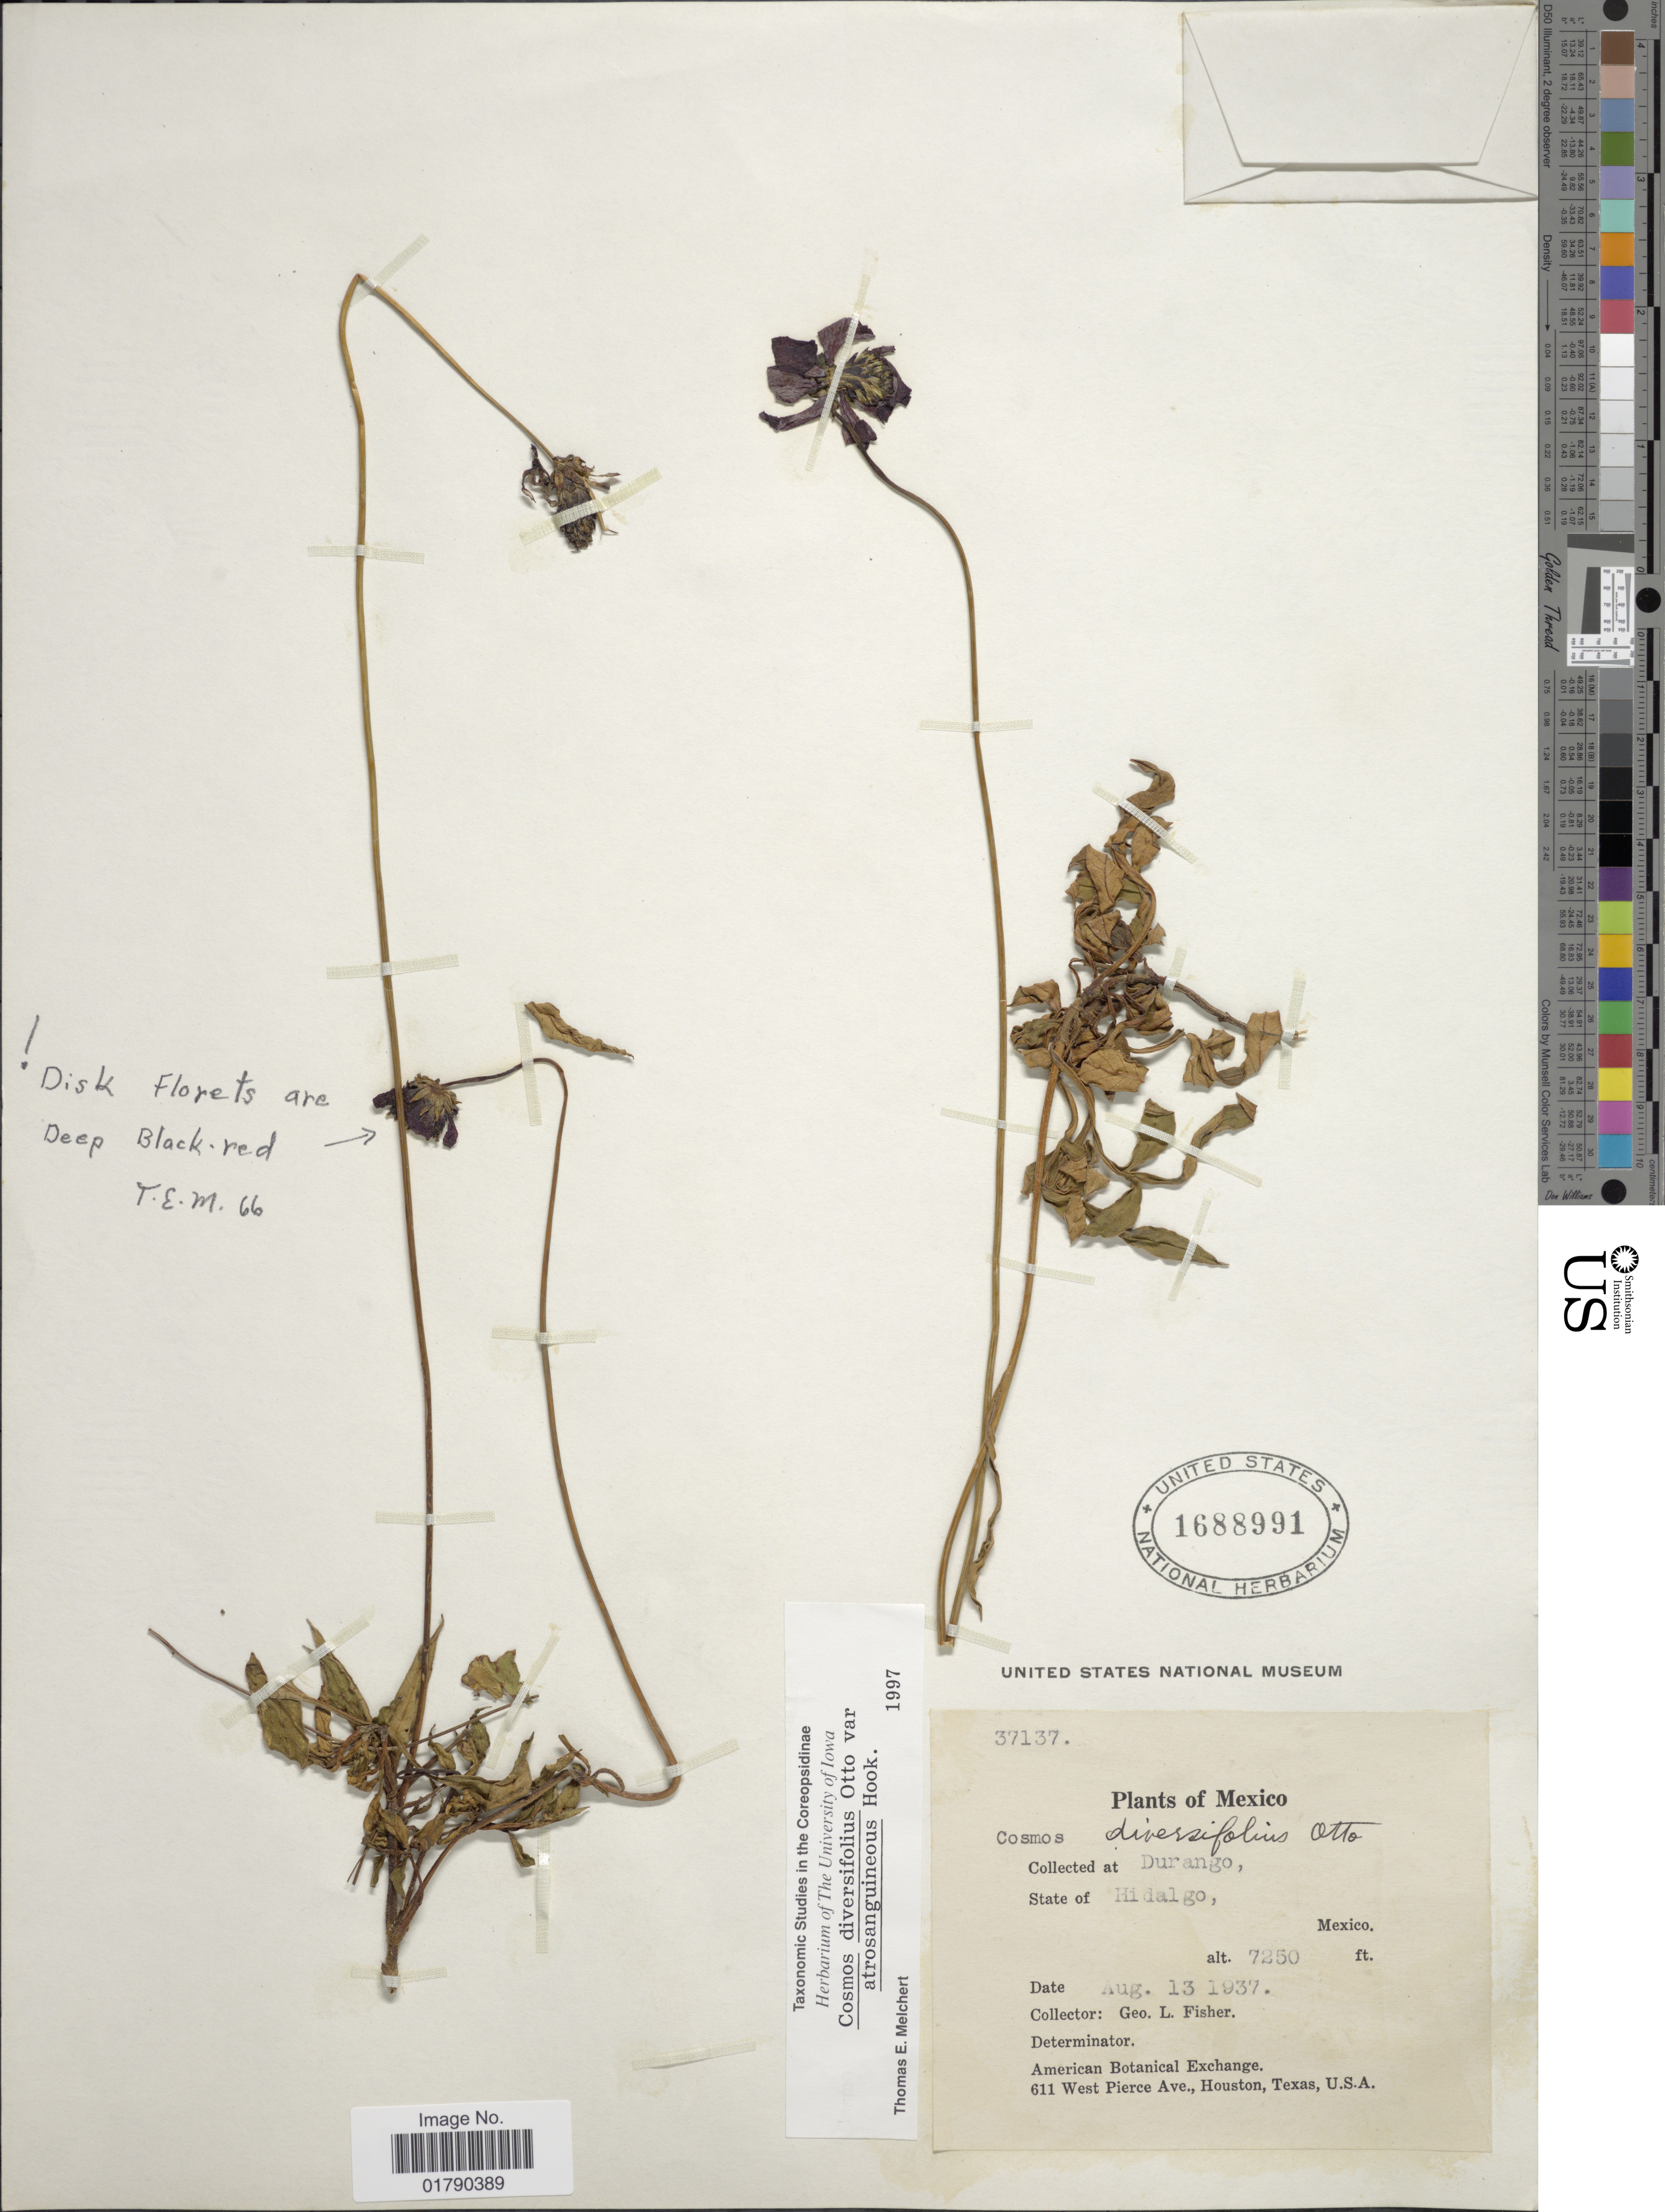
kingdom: Plantae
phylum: Tracheophyta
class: Magnoliopsida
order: Asterales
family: Asteraceae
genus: Cosmos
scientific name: Cosmos diversifolius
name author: Otto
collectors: G. L. Fisher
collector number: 37137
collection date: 1937-08-13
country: Mexico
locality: Durango, State of Hidalgo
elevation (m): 2210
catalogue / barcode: US 1688991